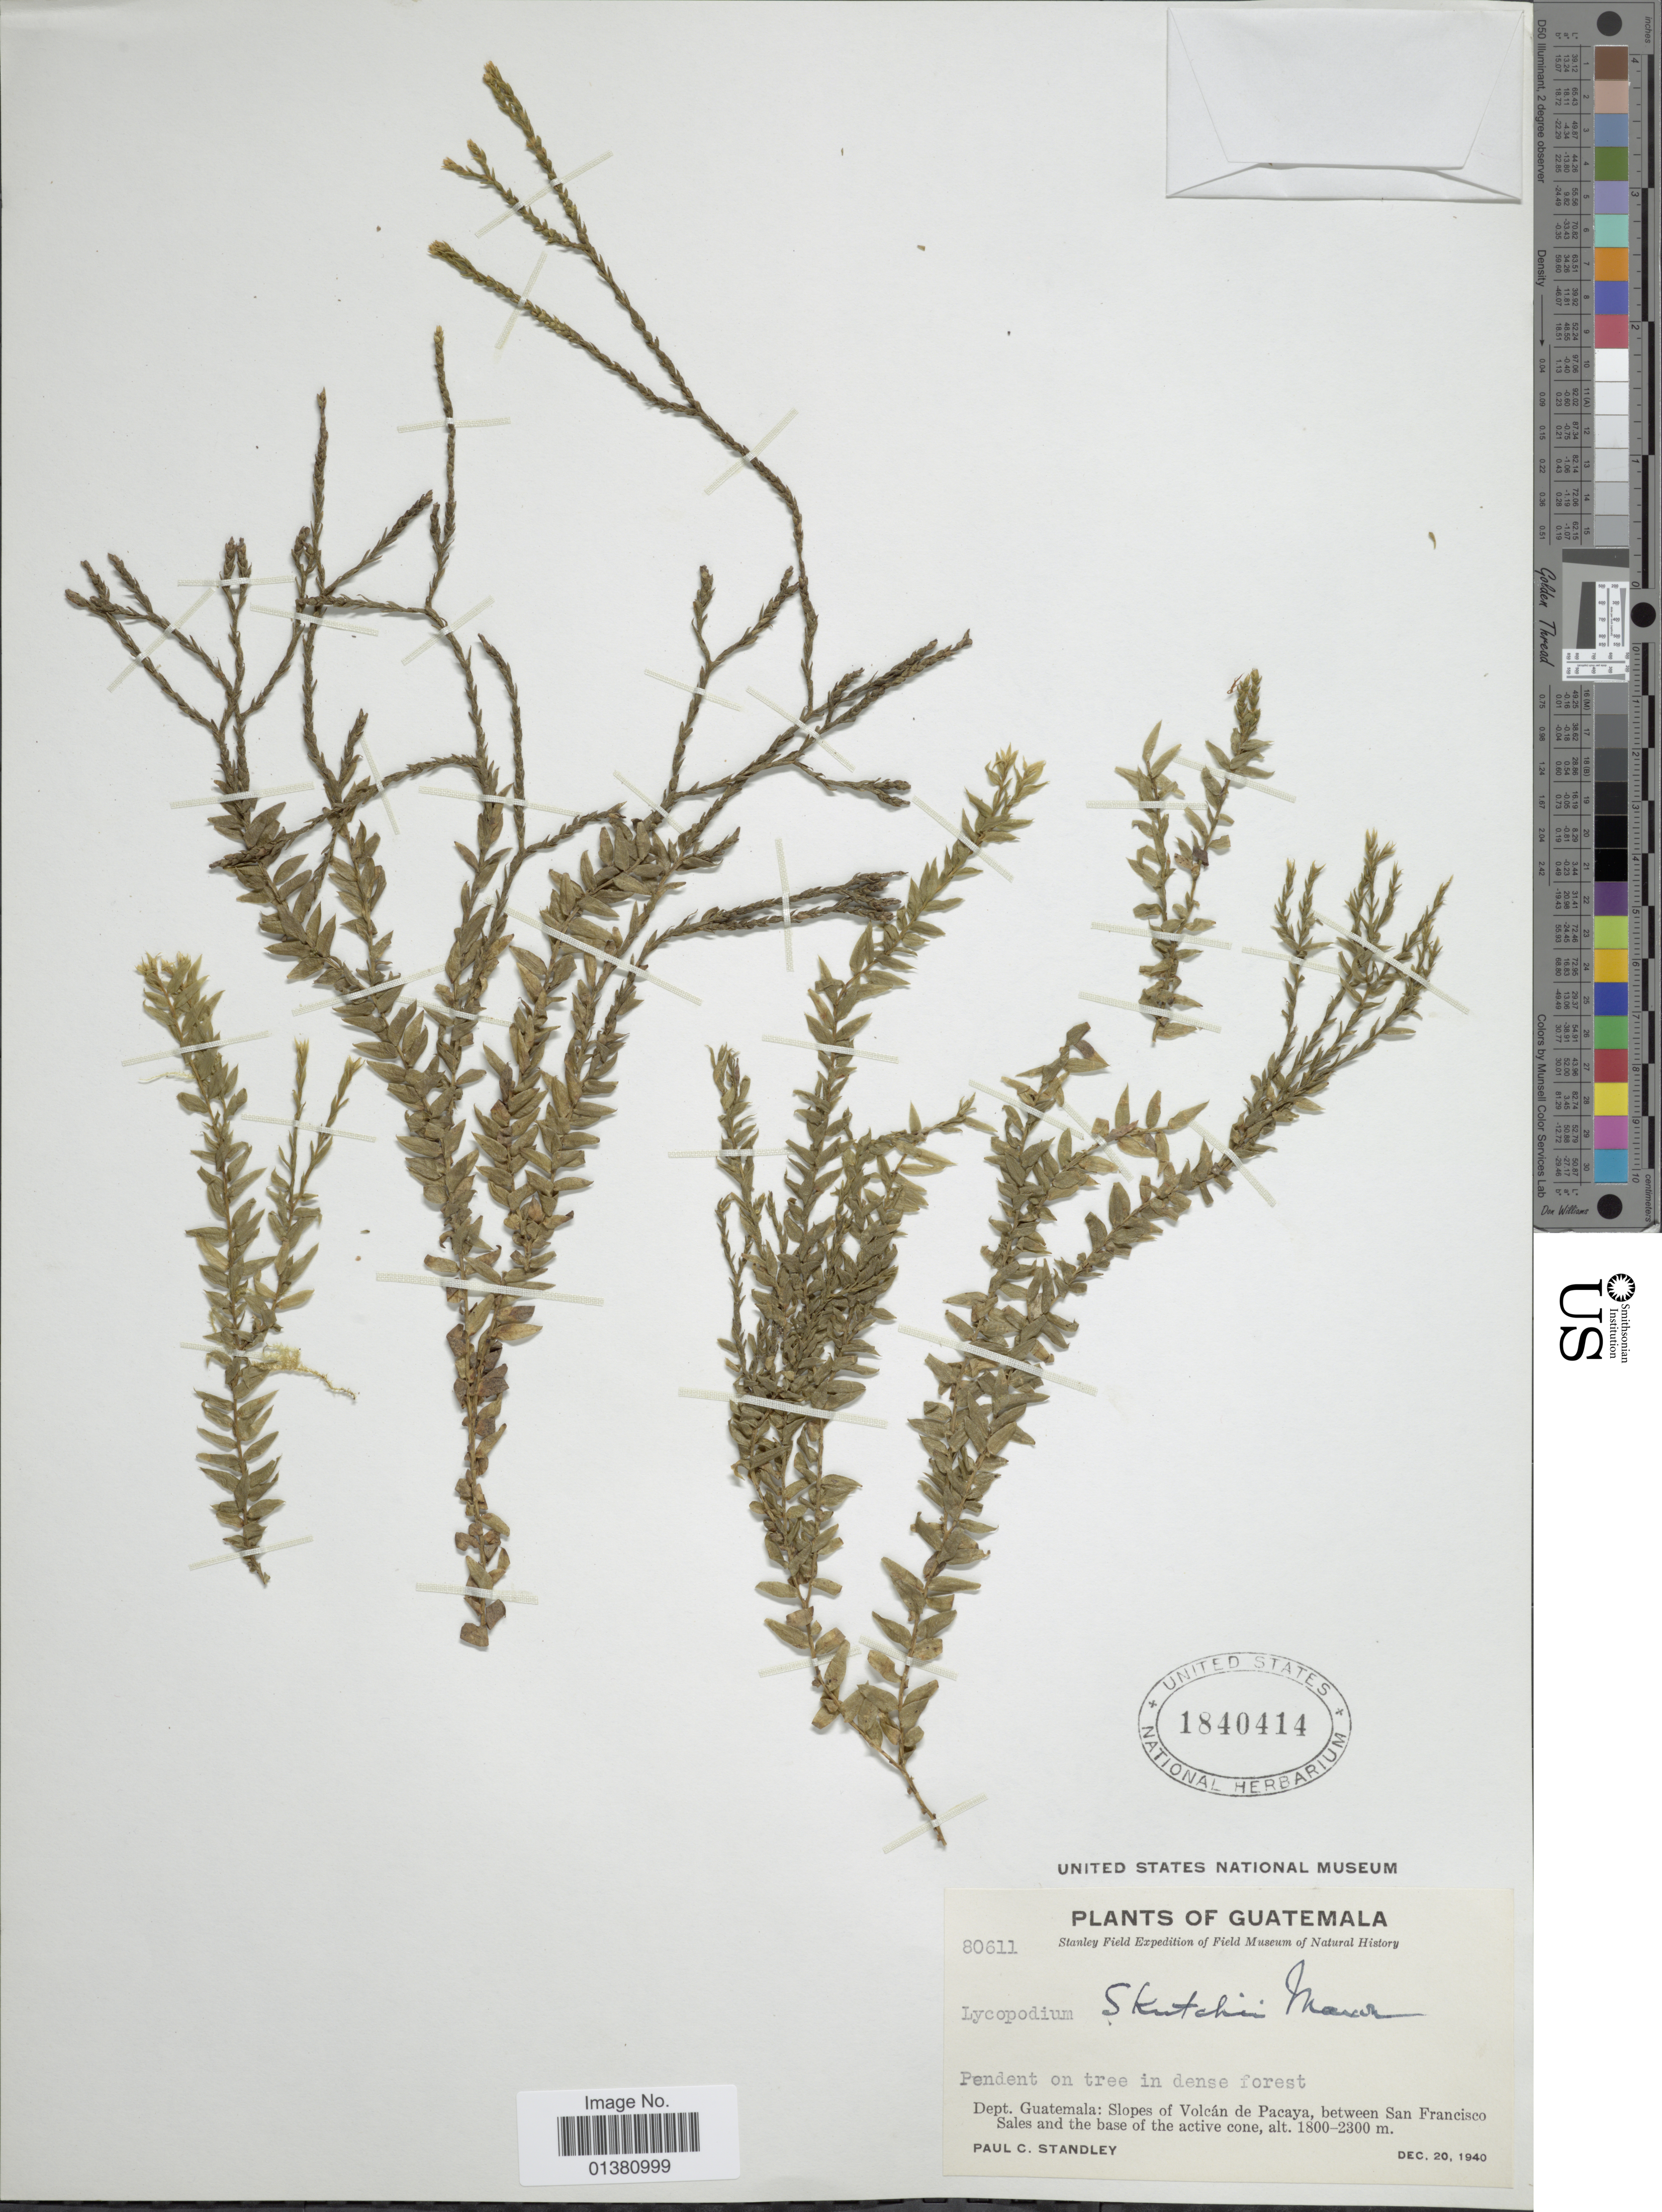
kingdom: Plantae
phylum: Tracheophyta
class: Lycopodiopsida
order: Lycopodiales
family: Lycopodiaceae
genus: Phlegmariurus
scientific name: Phlegmariurus myrsinites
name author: (Lam.) B. Øllg.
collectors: P. C. Standley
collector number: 80611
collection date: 1940-12-20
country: Guatemala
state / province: Guatemala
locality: Dept Guatemala: slopes of Volcán de Pacaya, between San Francisco Sales and the base of active cone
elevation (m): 1800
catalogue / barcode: US 1840414